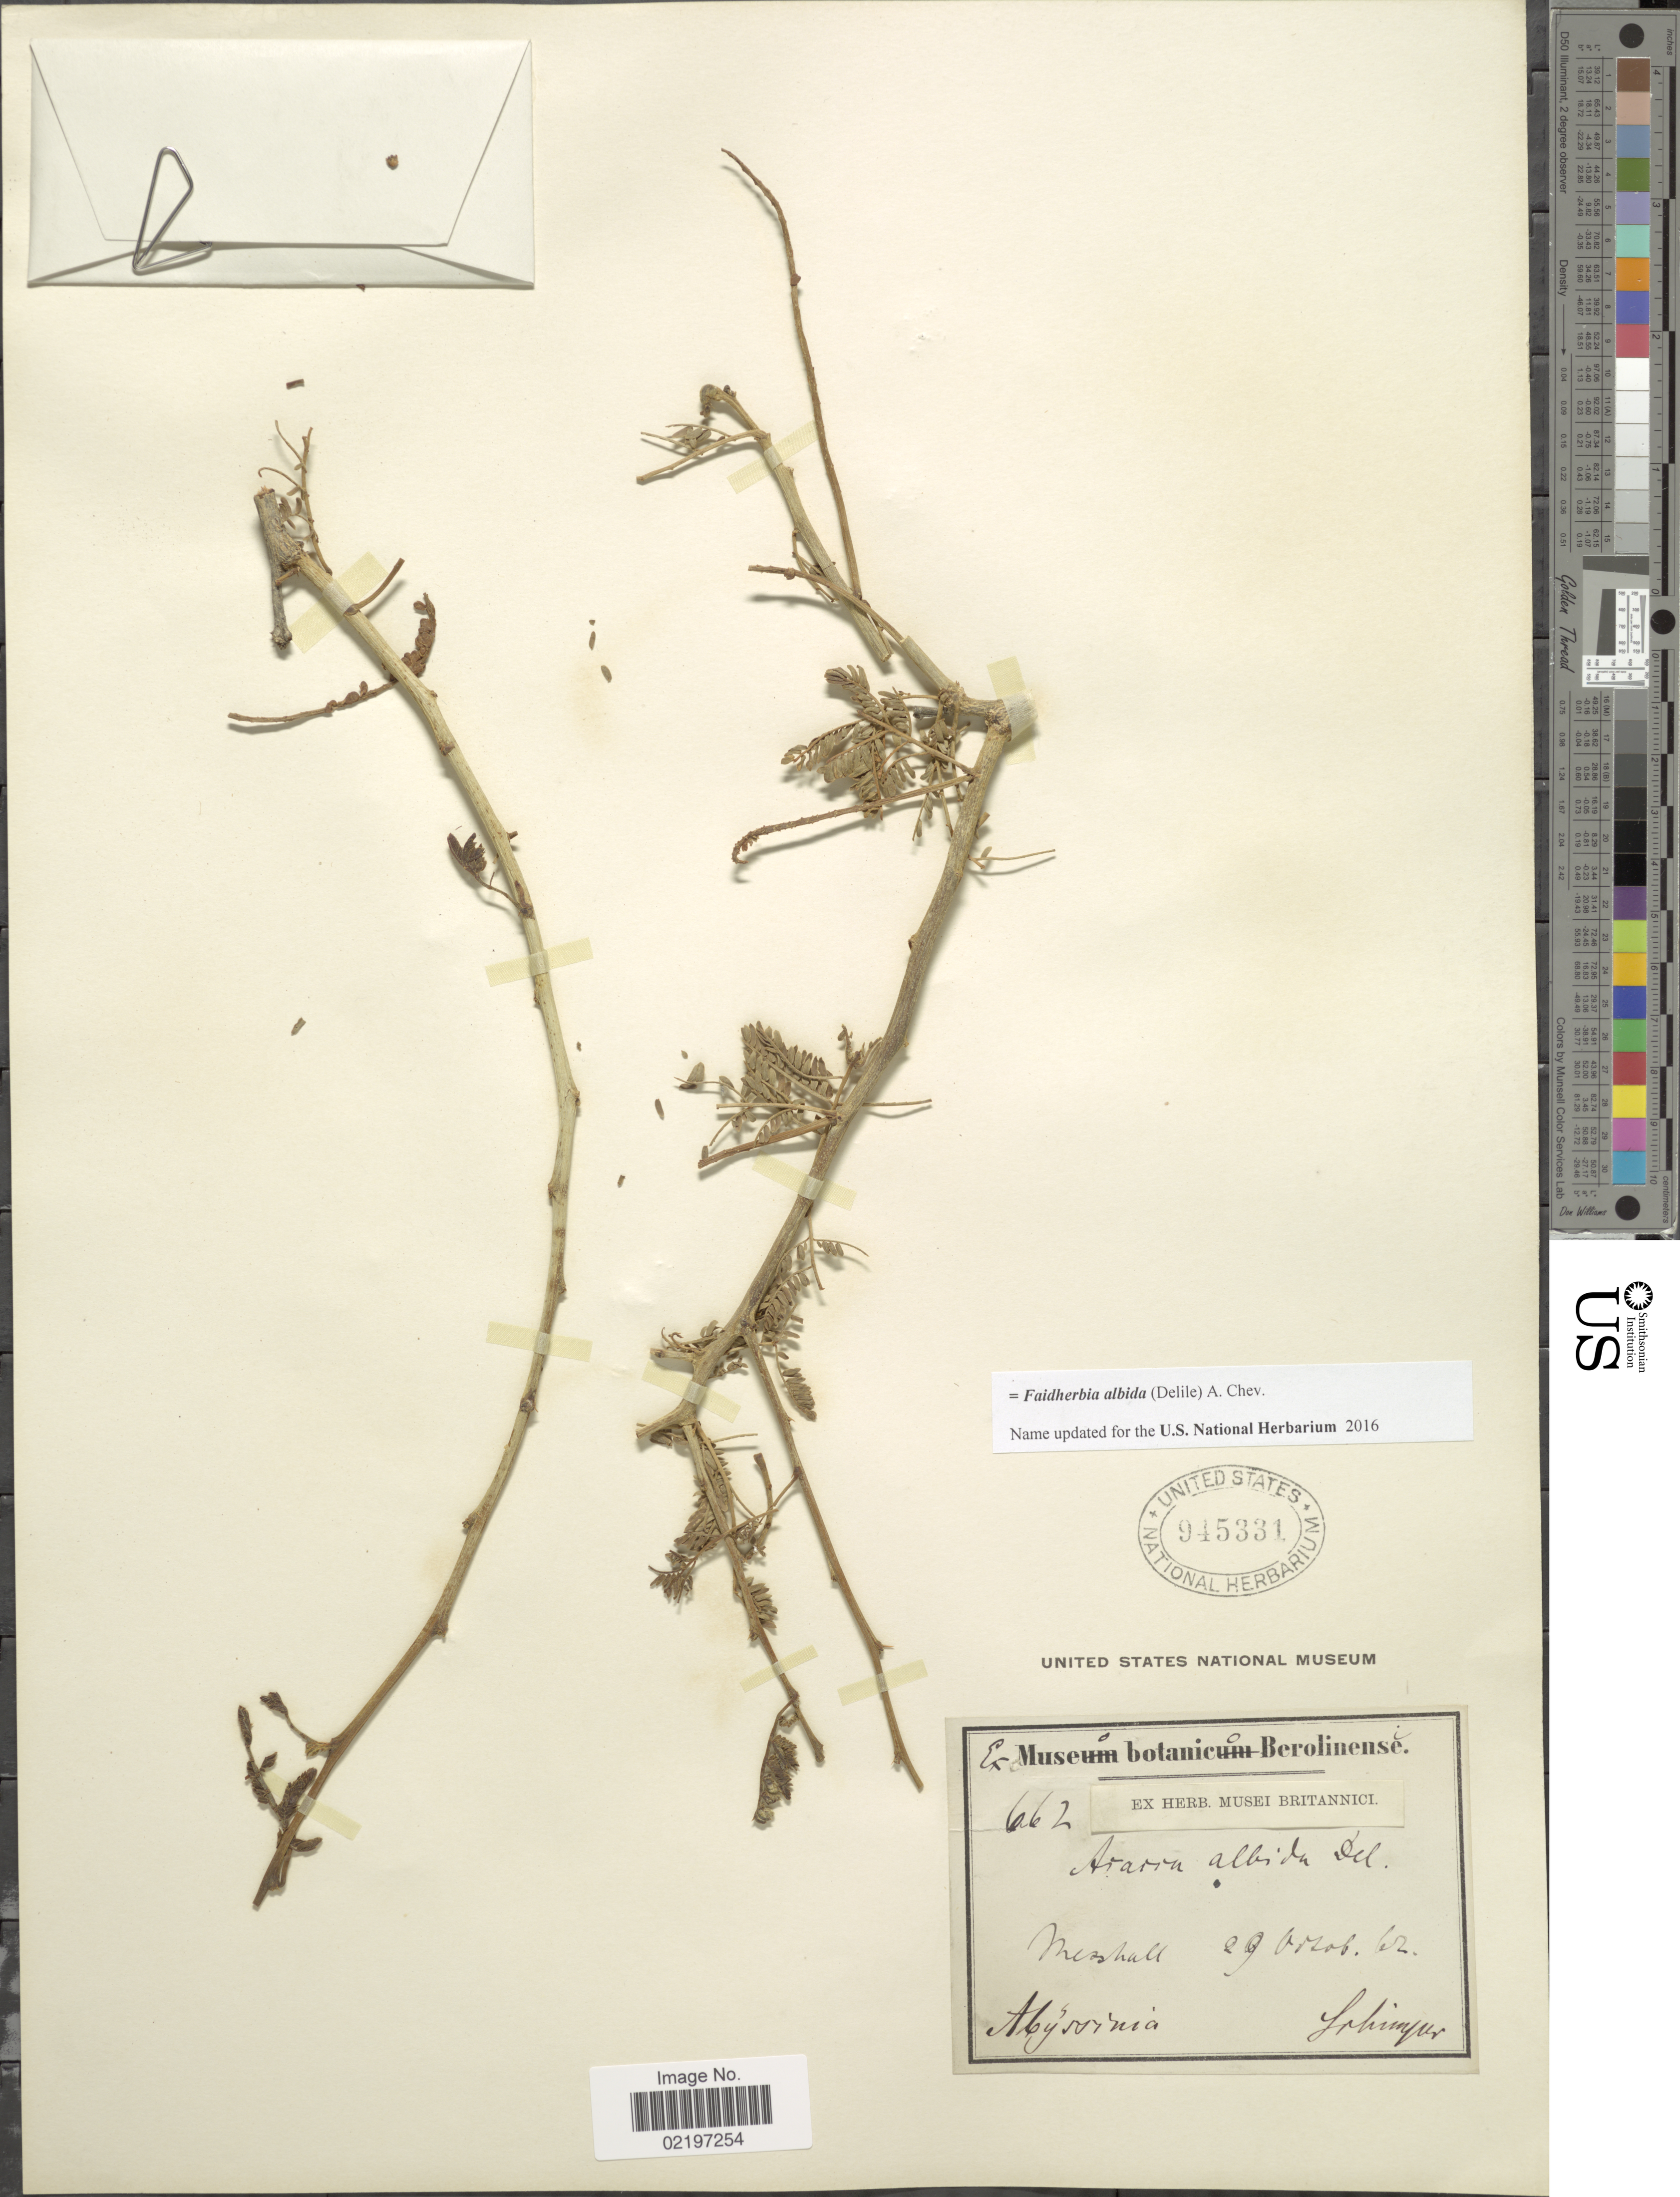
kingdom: Plantae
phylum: Tracheophyta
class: Magnoliopsida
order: Fabales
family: Fabaceae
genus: Faidherbia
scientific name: Faidherbia albida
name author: (Delile) A. Chev.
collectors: -. Schimper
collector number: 662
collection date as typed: Transcribed d/m/y: 29/3/62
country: Eritrea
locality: Abyssinia, Marshall [interpreted]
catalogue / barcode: US 945331